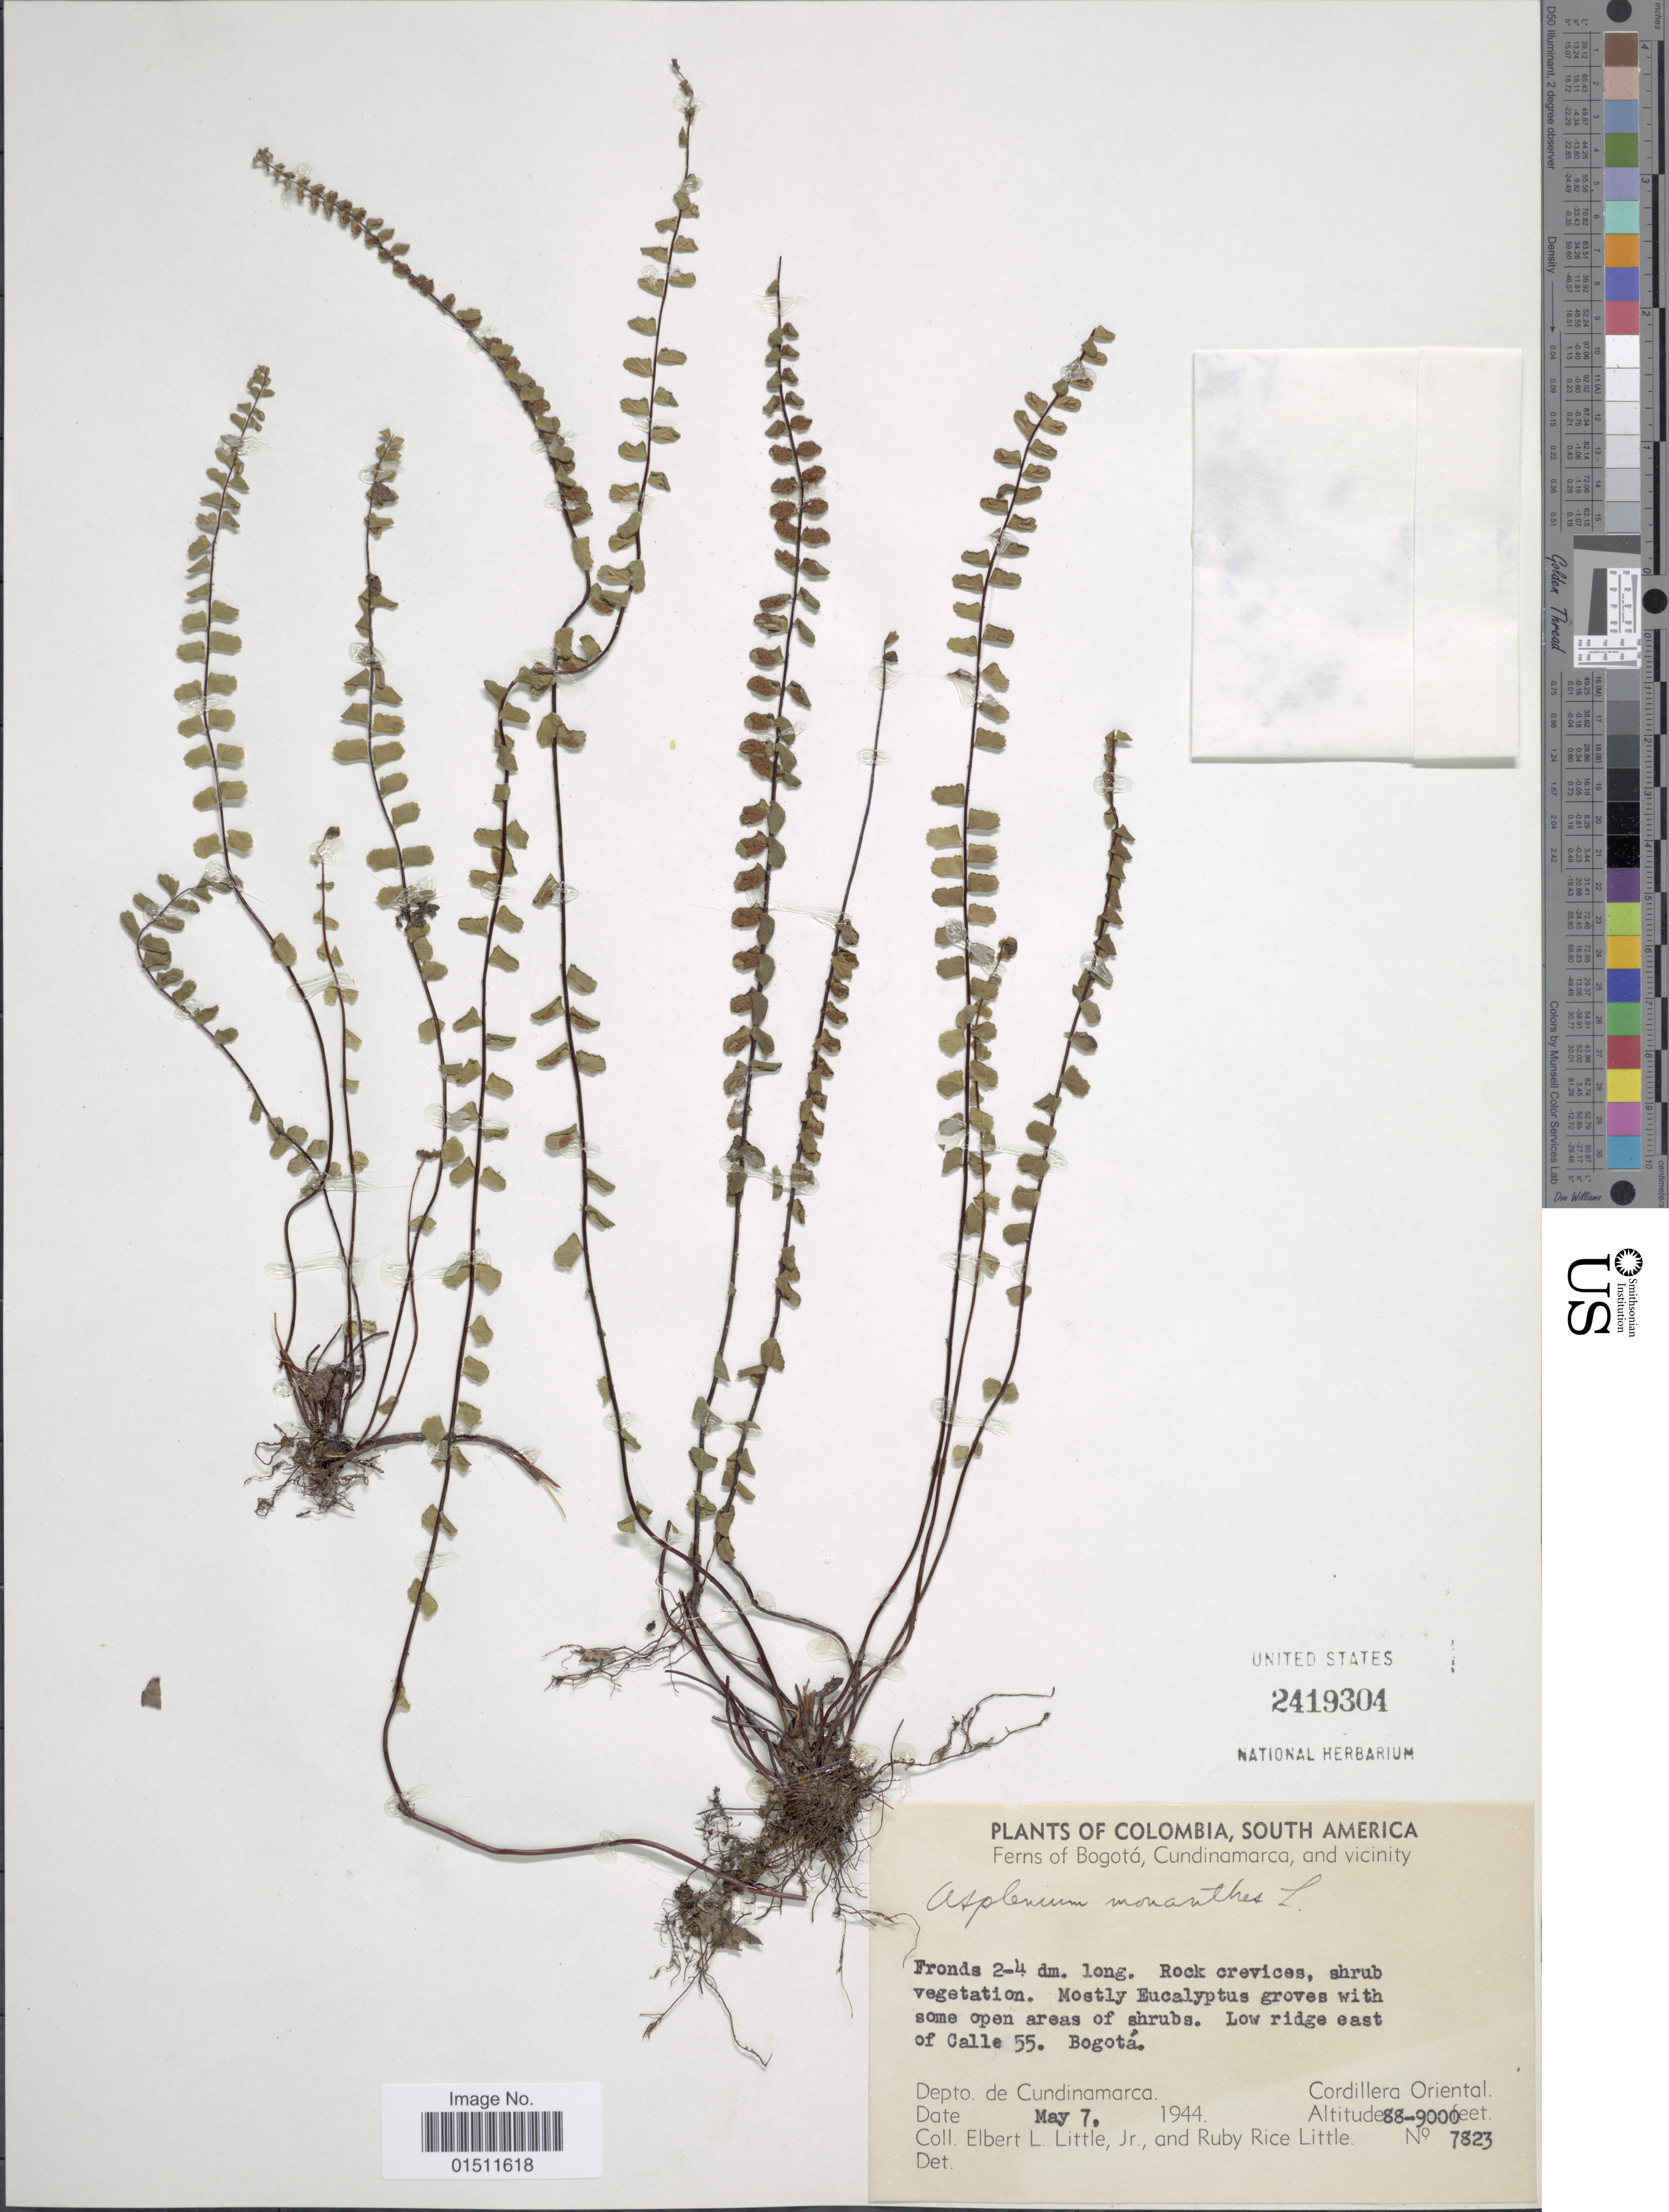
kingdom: Plantae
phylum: Tracheophyta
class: Polypodiopsida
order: Polypodiales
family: Aspleniaceae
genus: Asplenium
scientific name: Asplenium monanthes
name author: L.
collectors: E. L. Little & R. R. Little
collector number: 7823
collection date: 1944-05-07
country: Colombia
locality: Colombia, South America, Bogota, Cundinamarca, and vicinity, mostly Eucalyptus groves with some open areas of shrubs, low ridge east of Calle 55, Bogota, Depto de Cundinamarca, Cordillera Oriental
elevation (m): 2682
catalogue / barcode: US 2419304